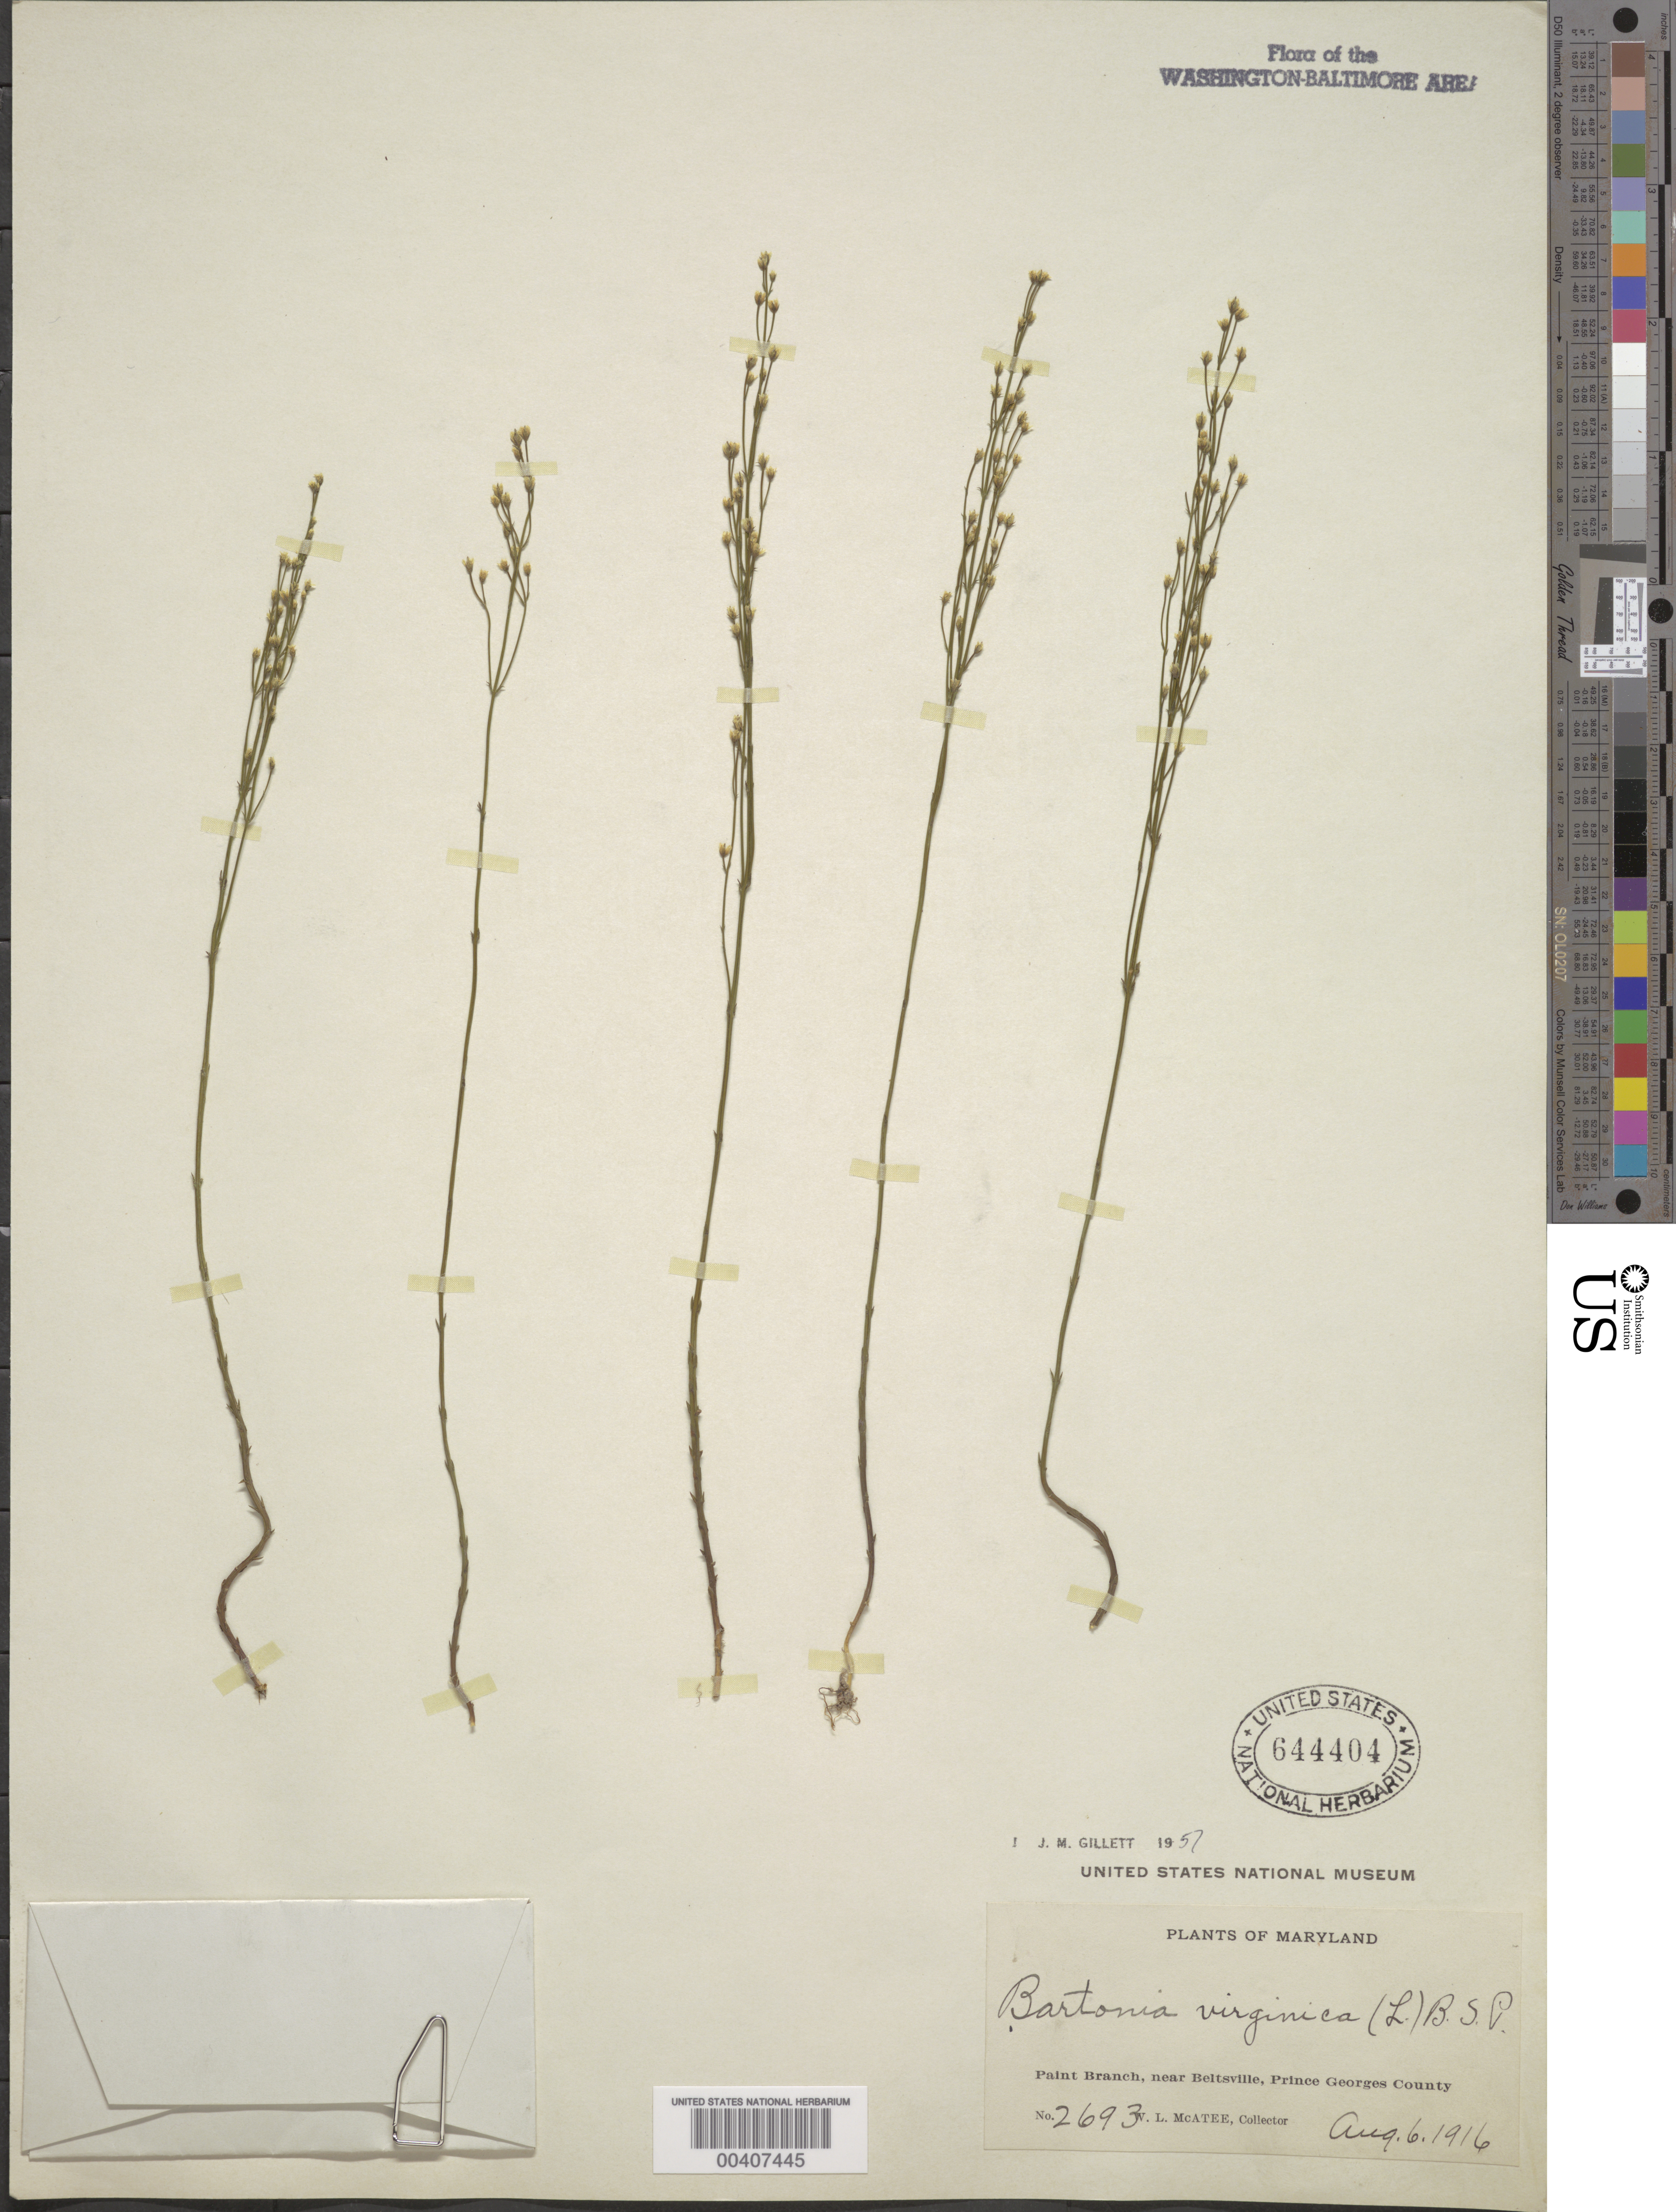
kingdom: Plantae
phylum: Tracheophyta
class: Magnoliopsida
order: Gentianales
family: Gentianaceae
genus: Bartonia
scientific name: Bartonia virginica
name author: (L.) Britton, Stearns & Poggenb.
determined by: Gillett, J. M.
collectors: W. McAtee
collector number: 2693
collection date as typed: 06 Aug 1916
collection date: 1916-08-06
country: United States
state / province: Maryland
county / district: Prince George's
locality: Paint Branch, near Beltsville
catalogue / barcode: US 644404